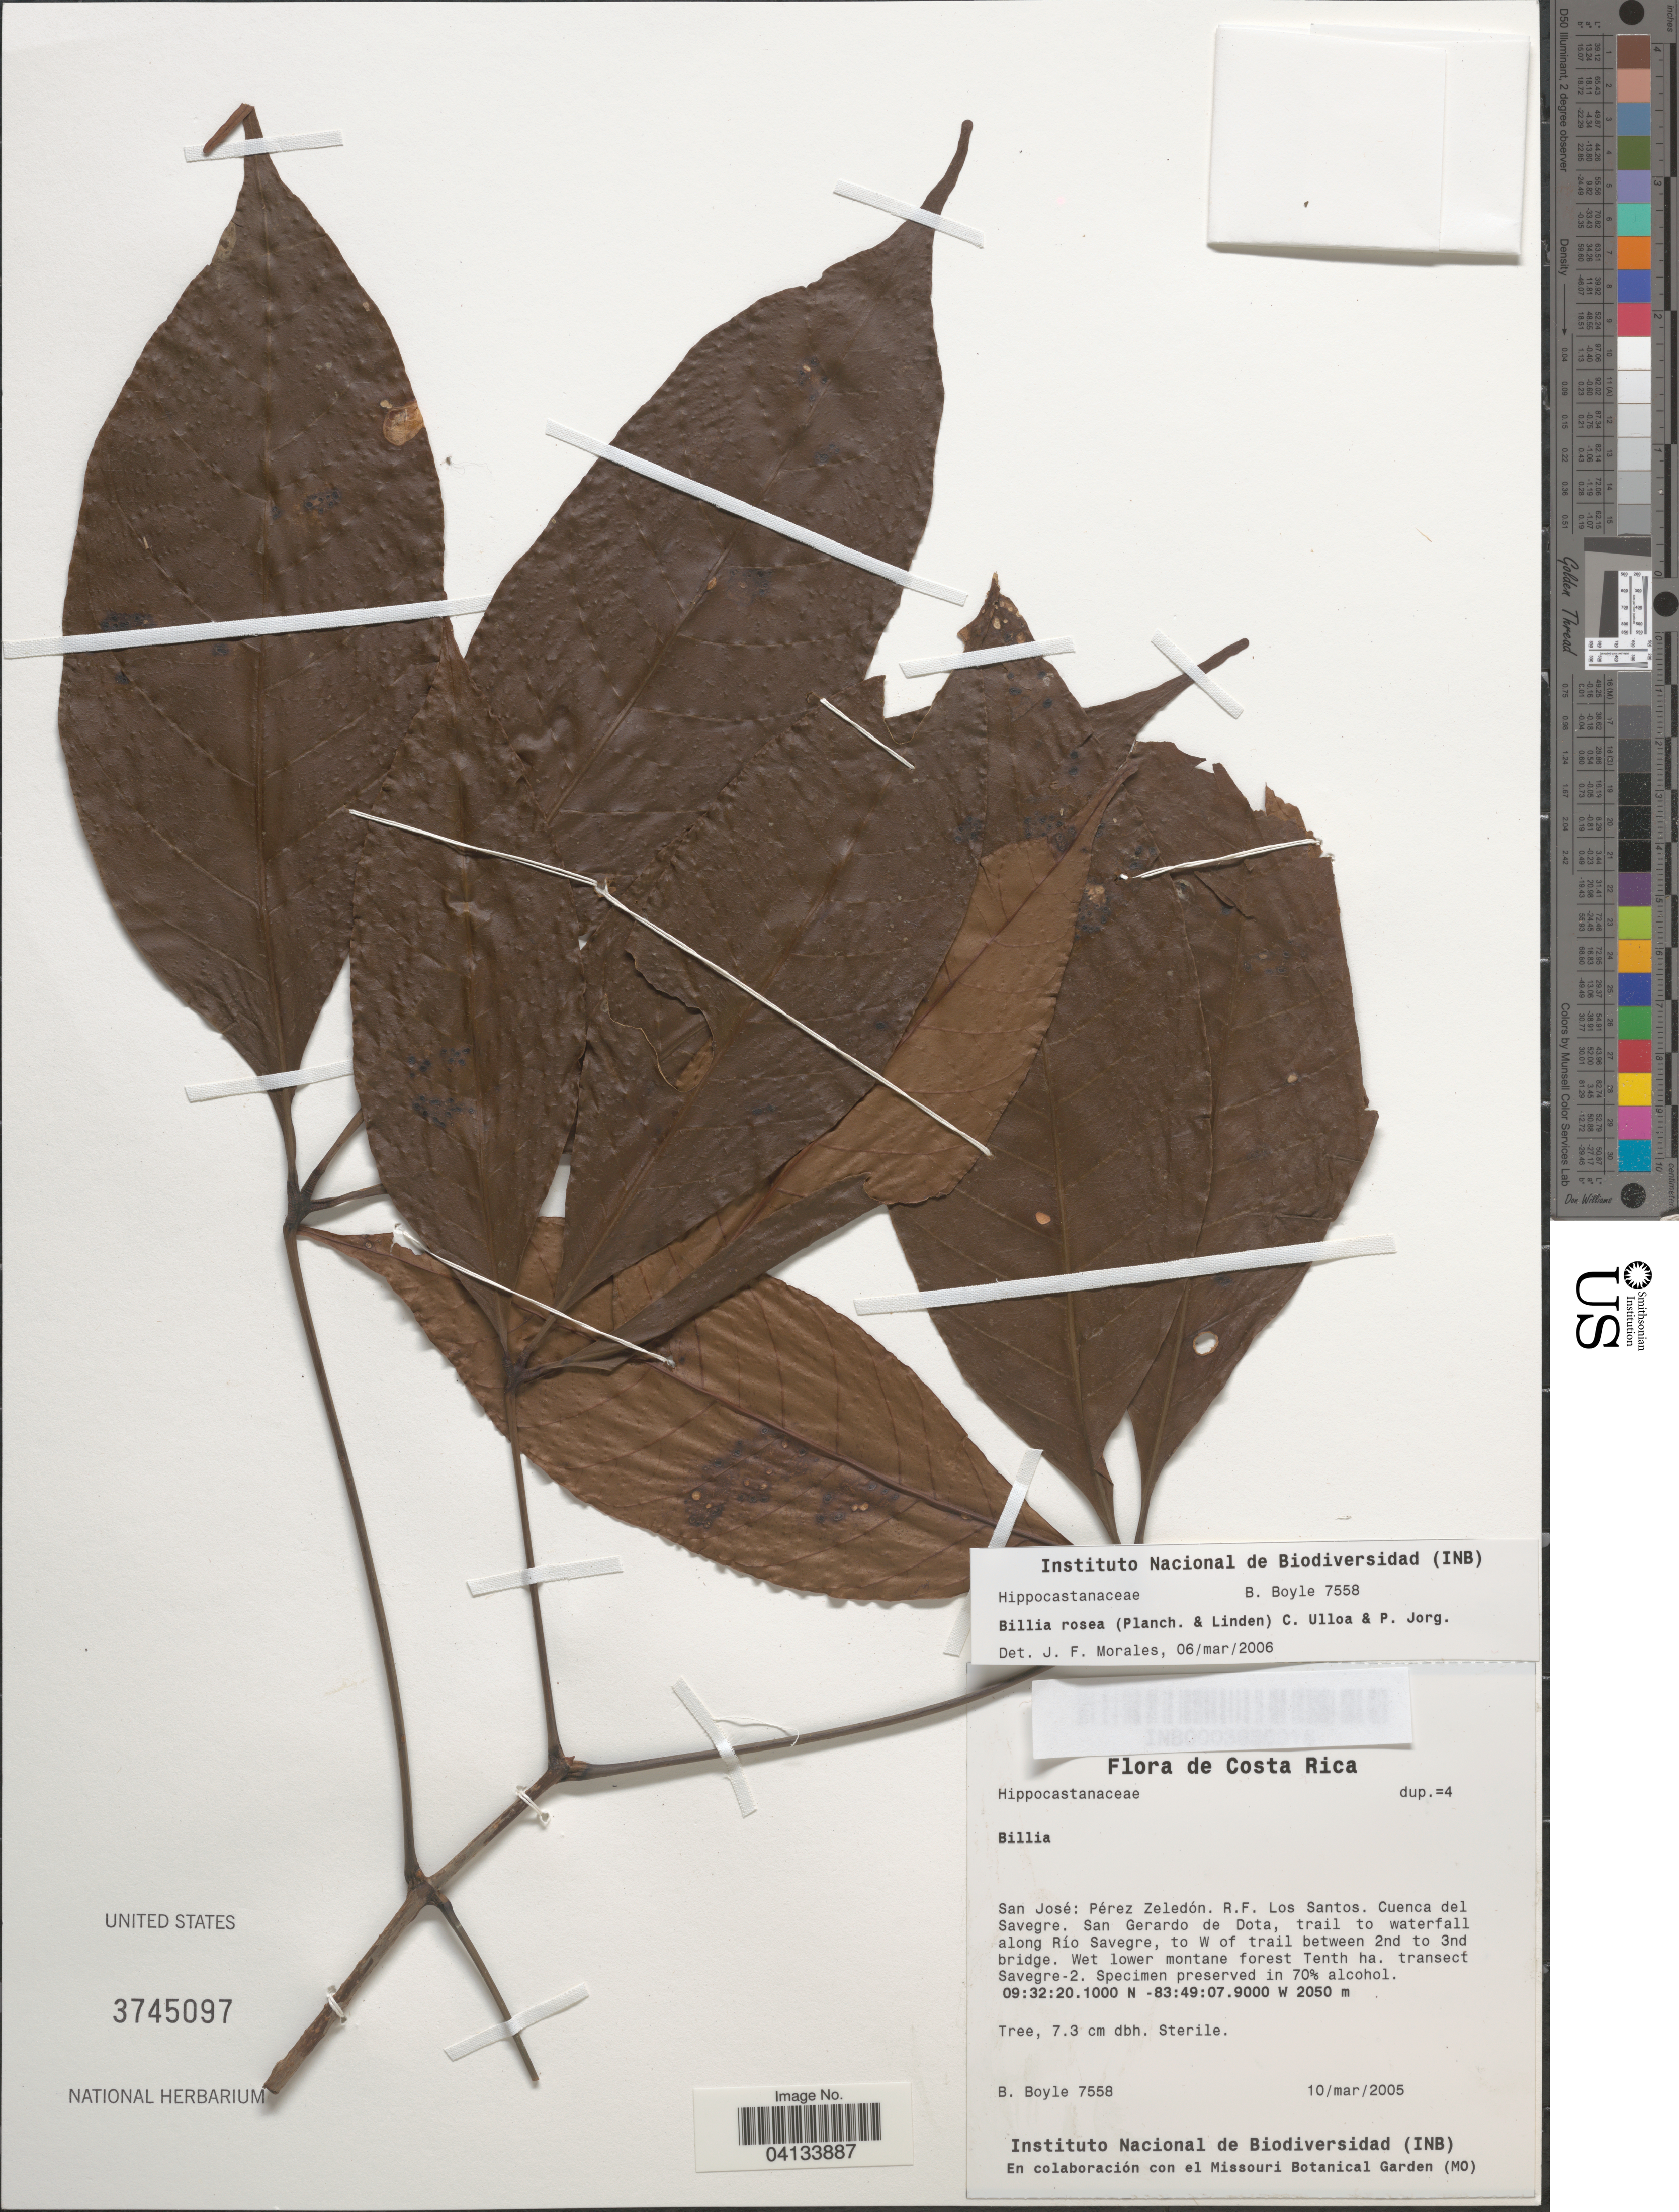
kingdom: Plantae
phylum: Tracheophyta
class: Magnoliopsida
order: Sapindales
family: Sapindaceae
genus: Billia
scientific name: Billia rosea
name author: (Planch. & Linden) C. Ulloa & P.M. Jørg.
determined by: Morales, J. F.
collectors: B. Boyle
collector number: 7558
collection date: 2005-03-10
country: Costa Rica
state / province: San José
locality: Pérez Zeledón. R.F. Los Santos. Cuenca del Savegre. San Gerardo de Dota, trail to waterfall along Rio Savegre, to W of trail between 2nd to 3nd bridge. Tenth ha. transect Savegre-2.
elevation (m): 2050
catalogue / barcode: US 3745097